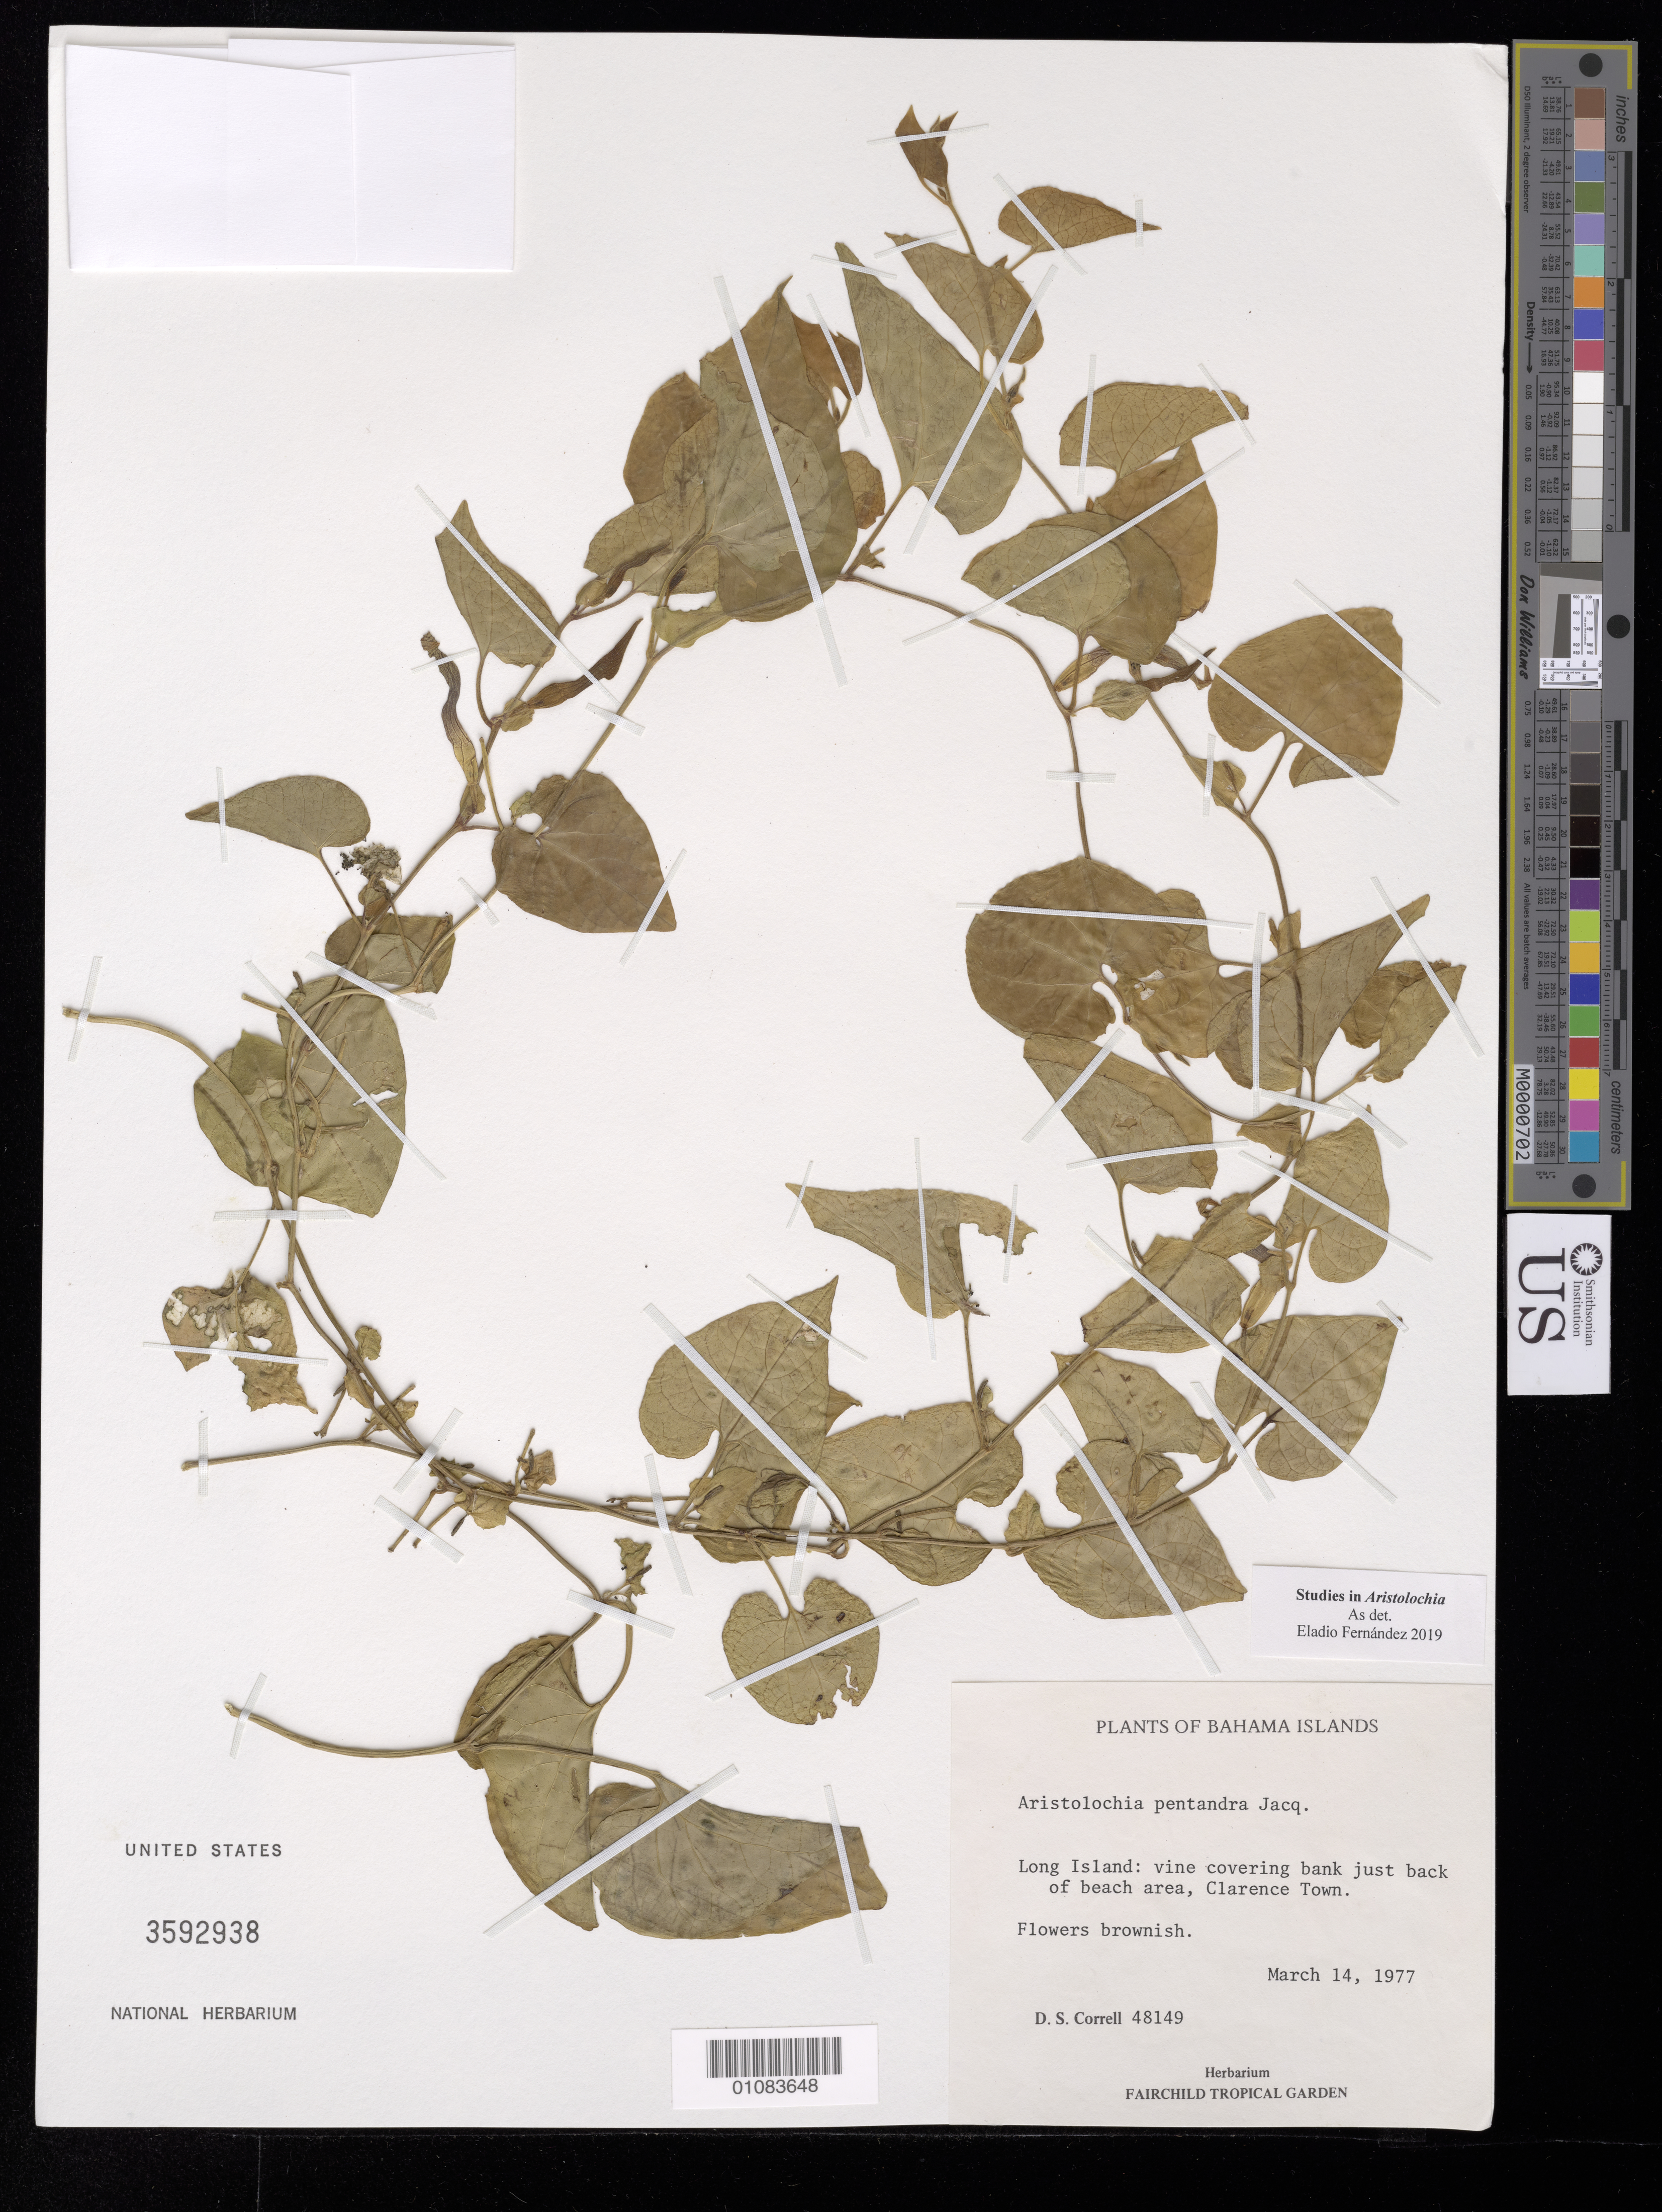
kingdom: Plantae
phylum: Tracheophyta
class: Magnoliopsida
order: Piperales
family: Aristolochiaceae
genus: Aristolochia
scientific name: Aristolochia pentandra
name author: Sessé & Moc.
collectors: D. S. Correll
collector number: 48149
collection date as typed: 14 Mar 1977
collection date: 1977-03-14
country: Bahamas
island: Long I.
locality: Long Island: Clarence Town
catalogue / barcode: US 3592938